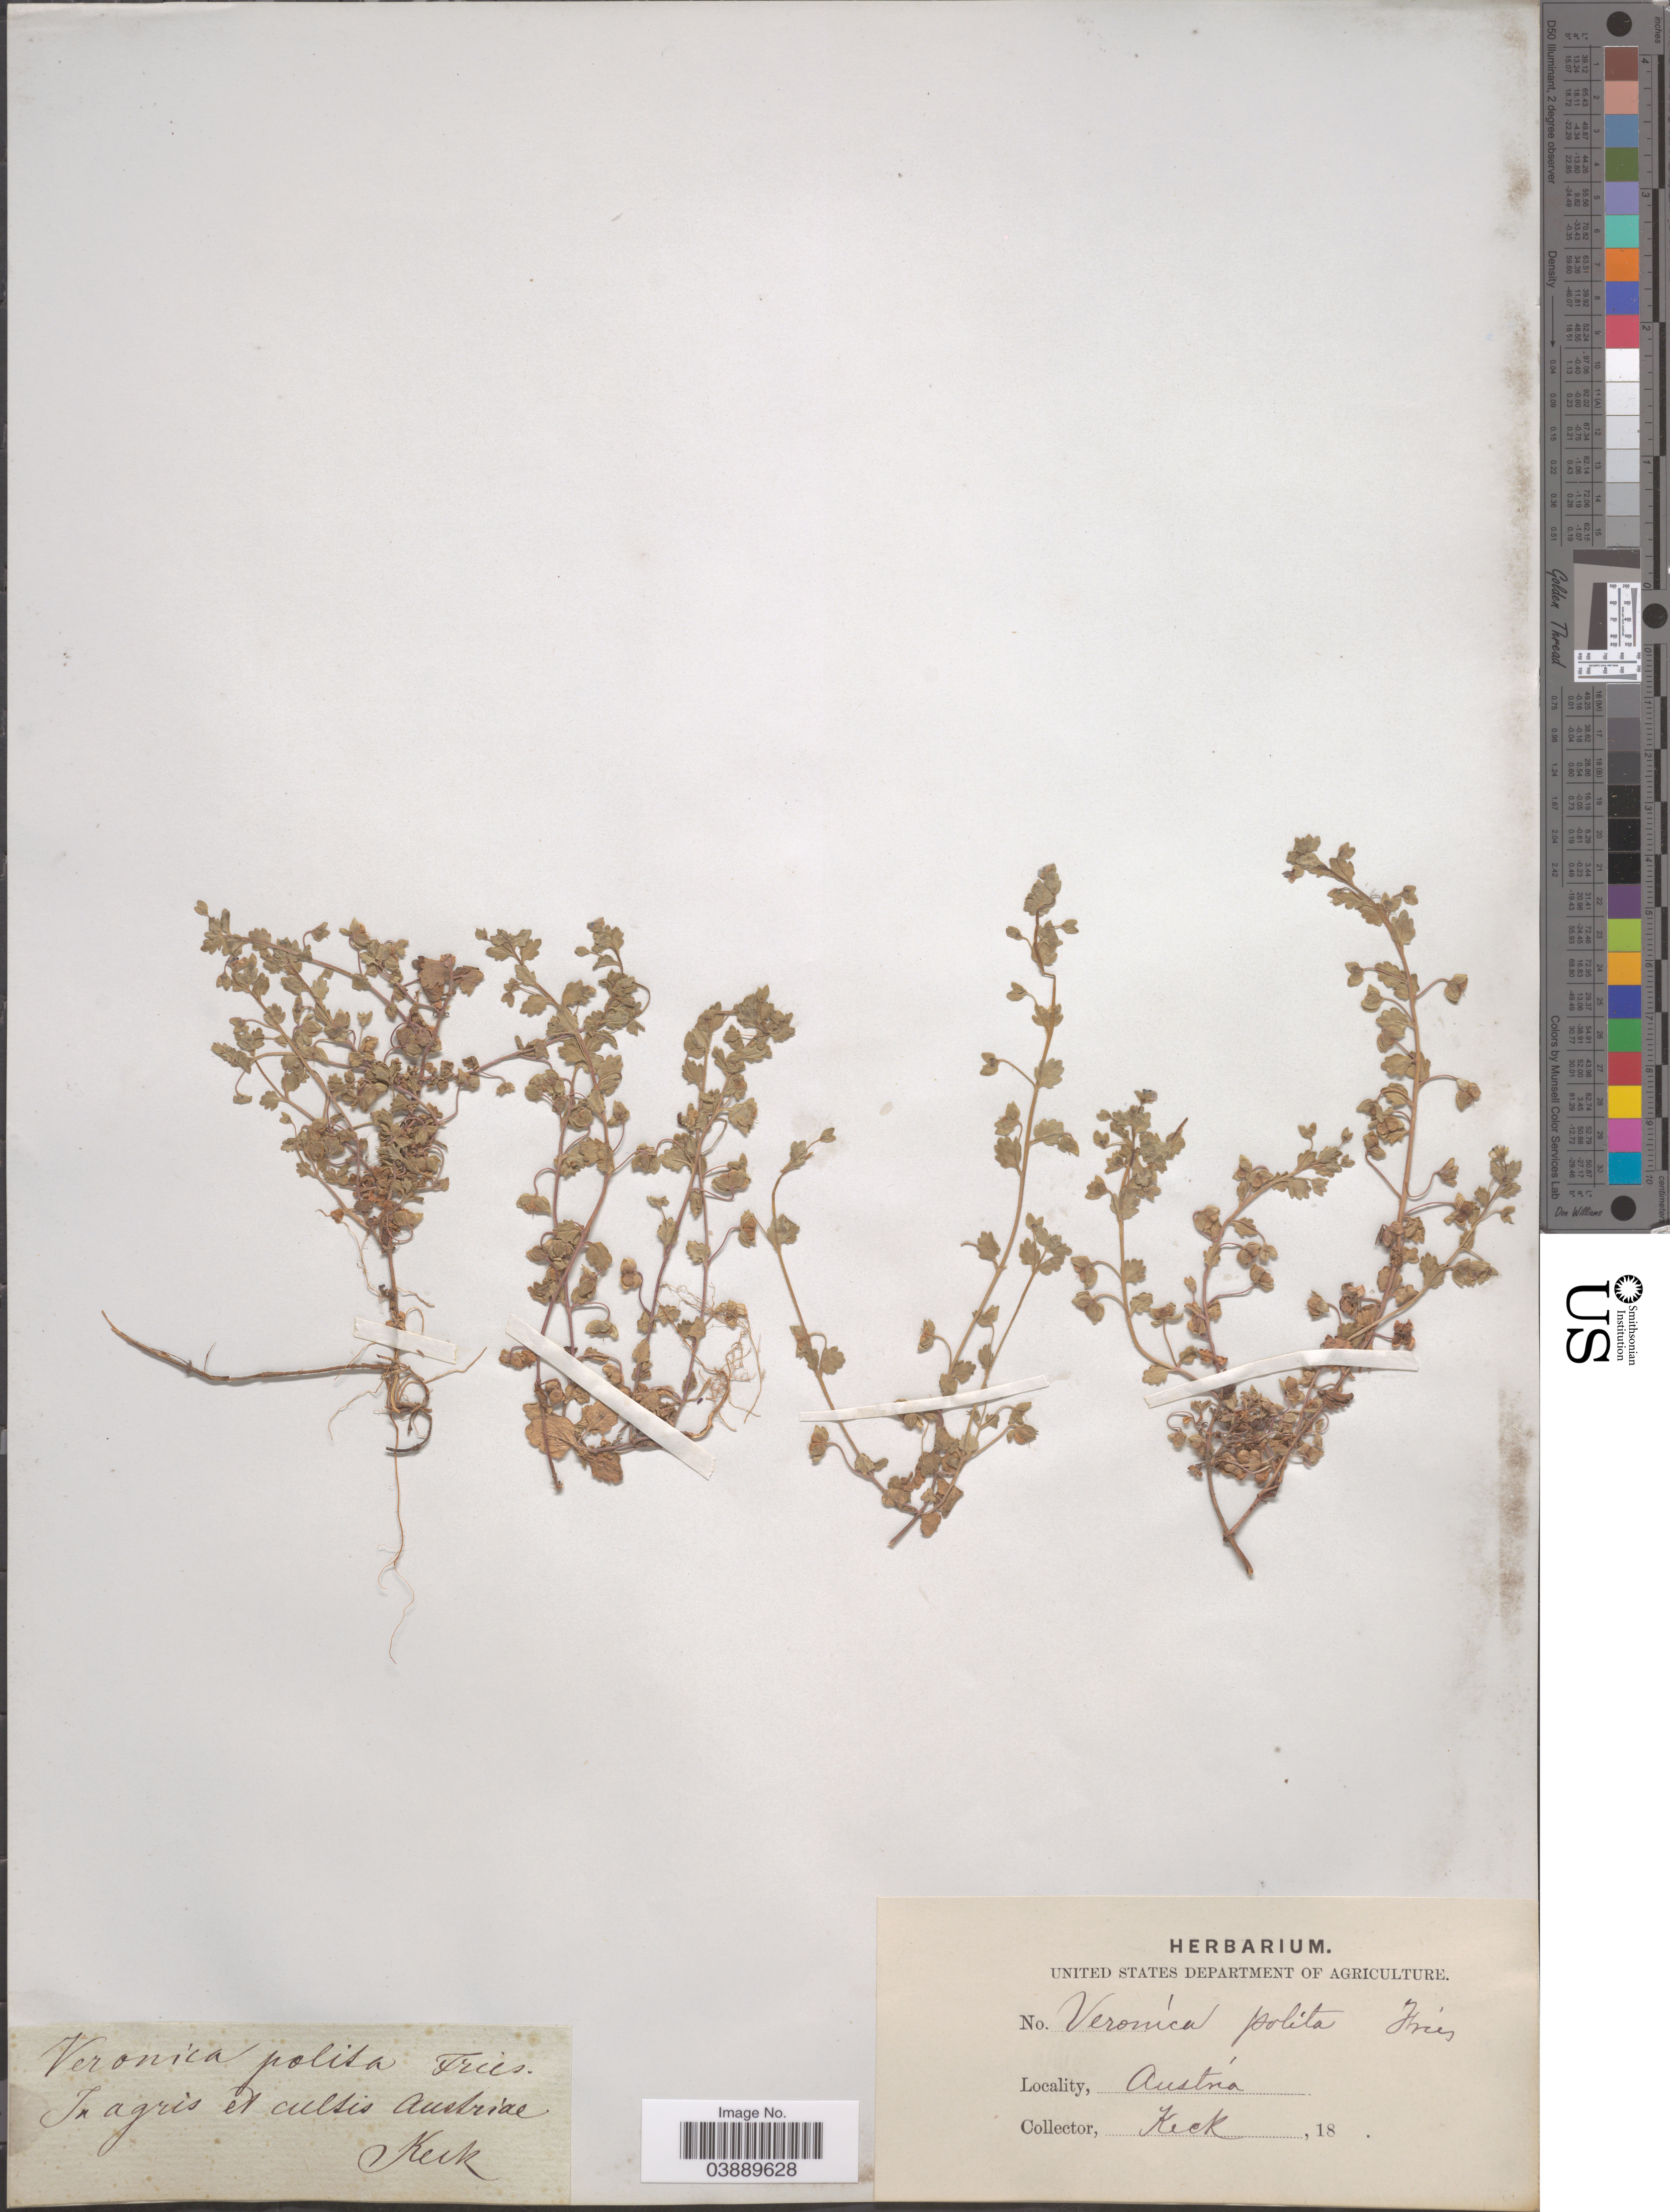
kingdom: Plantae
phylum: Tracheophyta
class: Magnoliopsida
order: Lamiales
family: Plantaginaceae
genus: Veronica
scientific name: Veronica polita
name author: Fr.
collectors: -- Keck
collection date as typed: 18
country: Austria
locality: In agris et cultis Austriae.